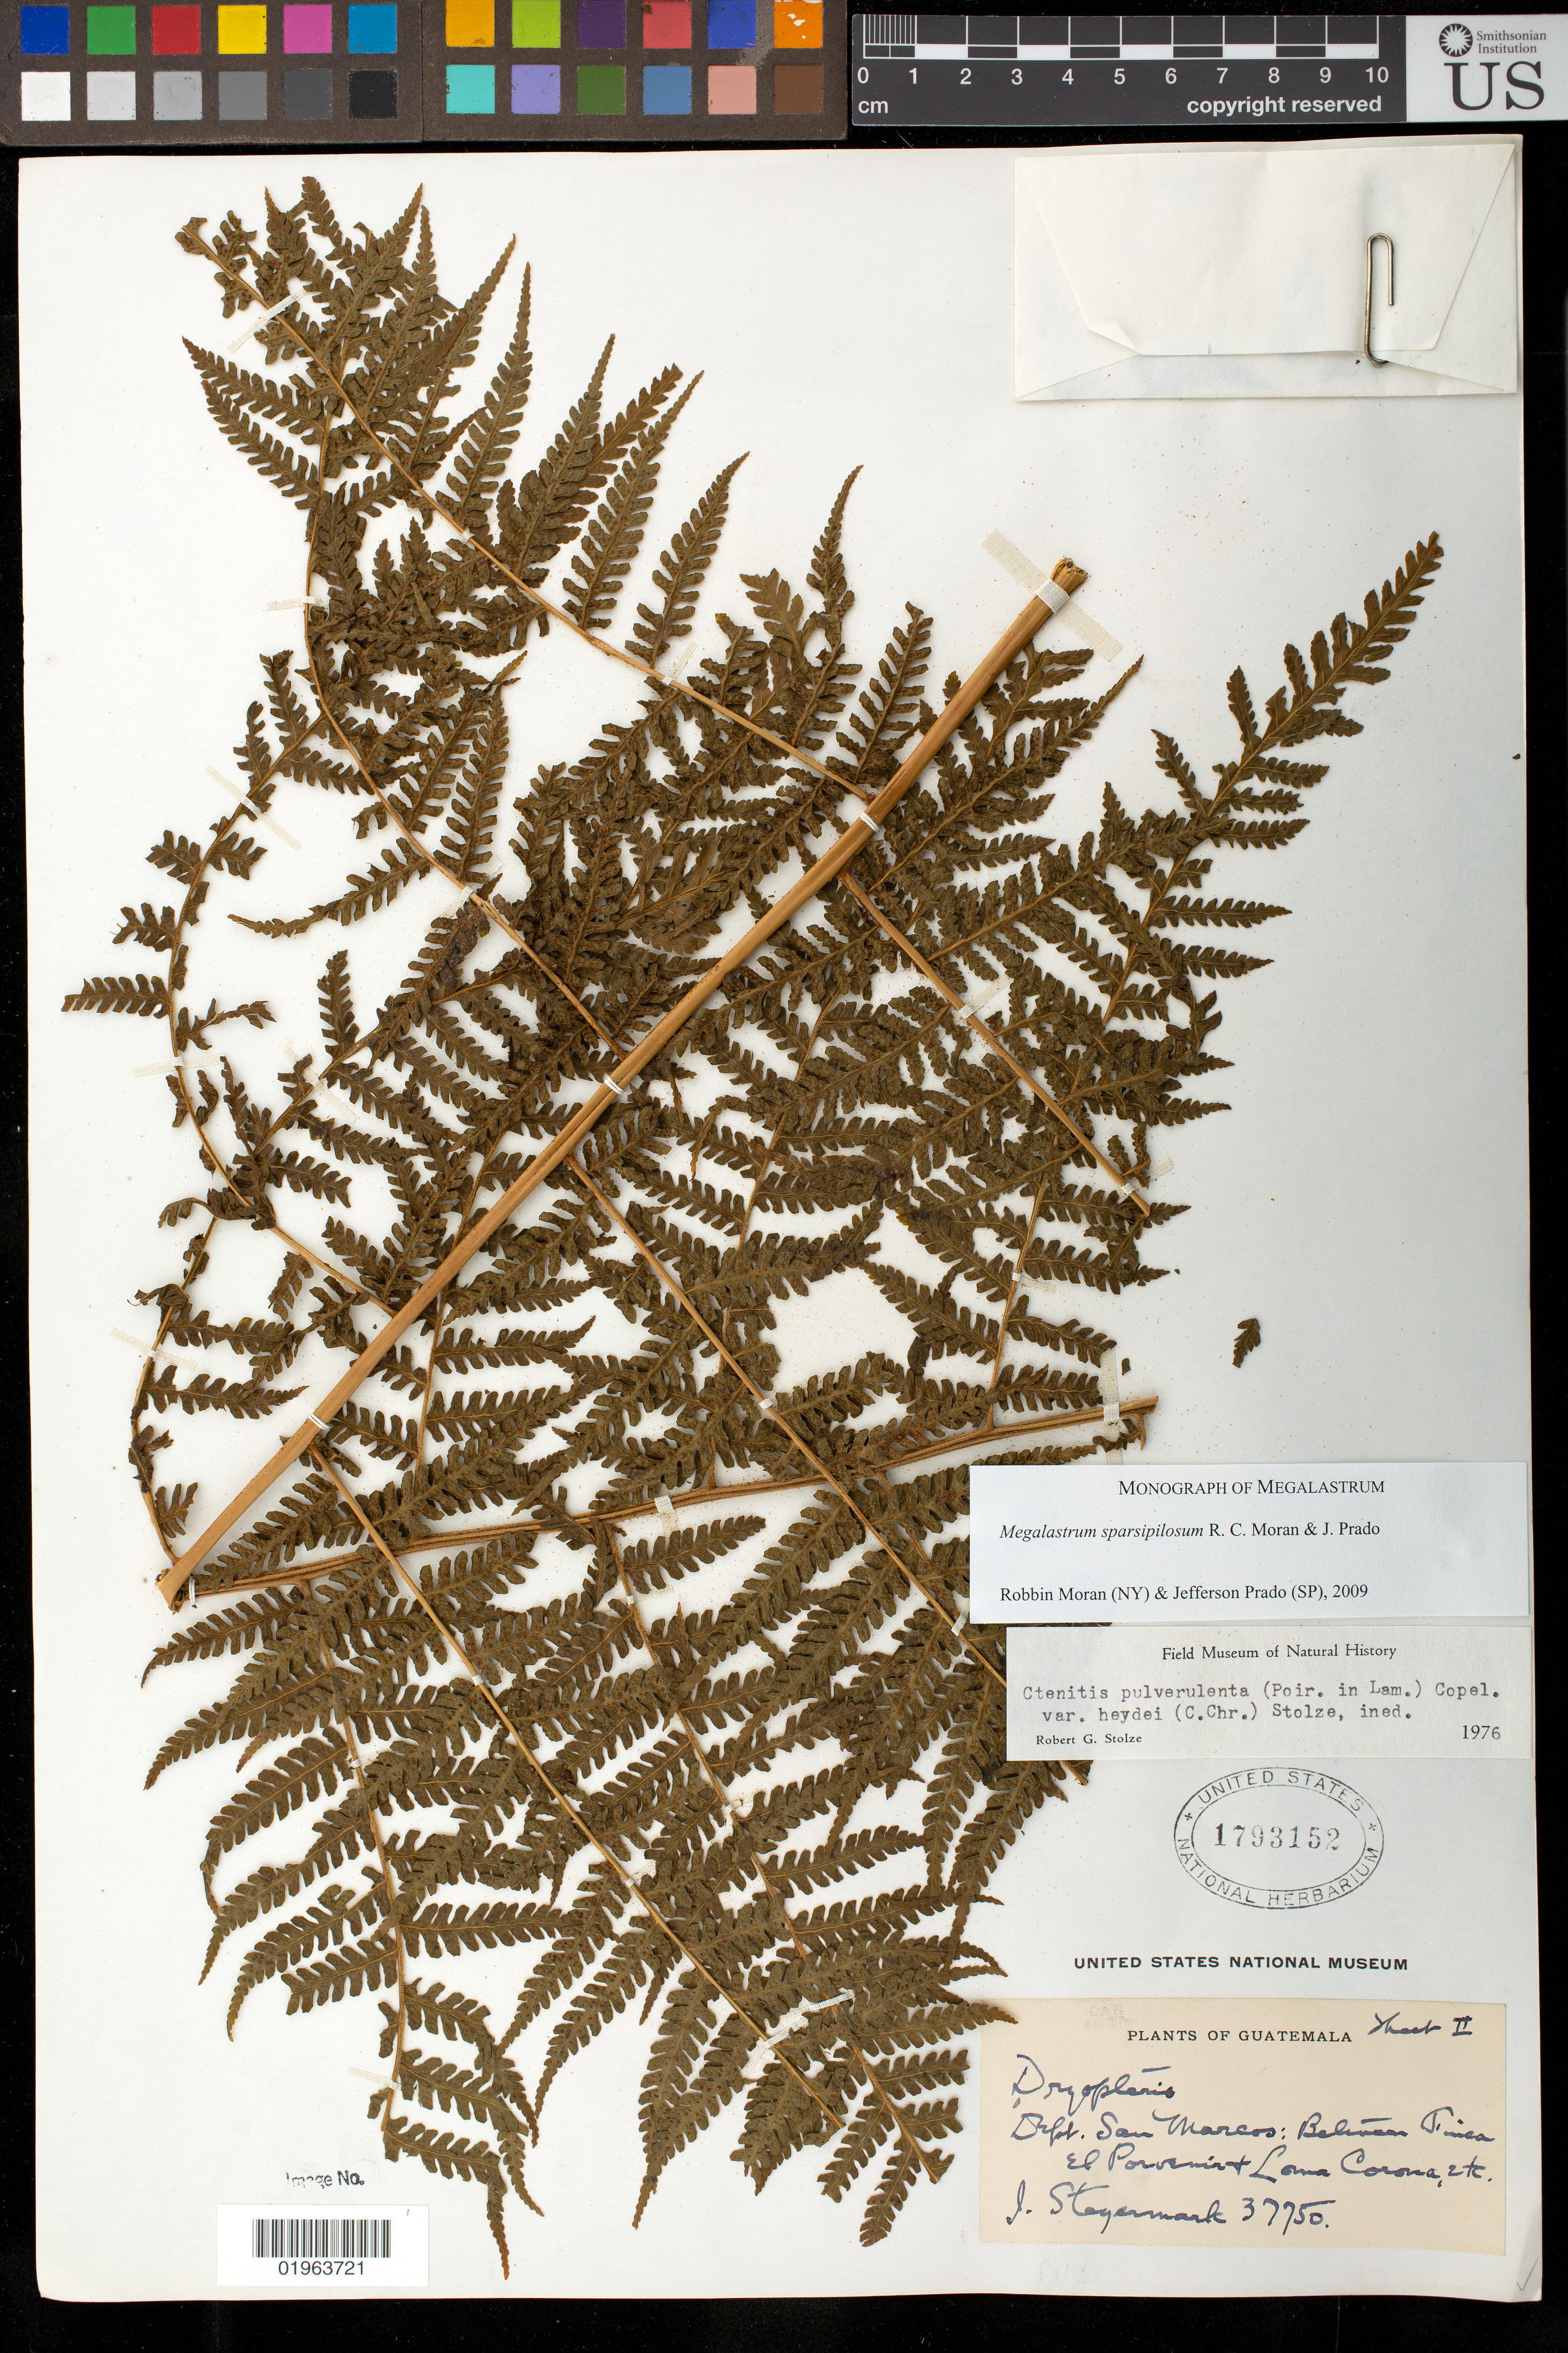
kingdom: Plantae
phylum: Tracheophyta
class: Polypodiopsida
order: Polypodiales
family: Dryopteridaceae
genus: Megalastrum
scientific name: Megalastrum sparsipilosum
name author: R.C. Moran & J. Prado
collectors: J. Steyermark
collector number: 37750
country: Guatemala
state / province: San Marcos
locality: Between Finca El Porvenir and Loma Corona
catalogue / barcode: US 1793152